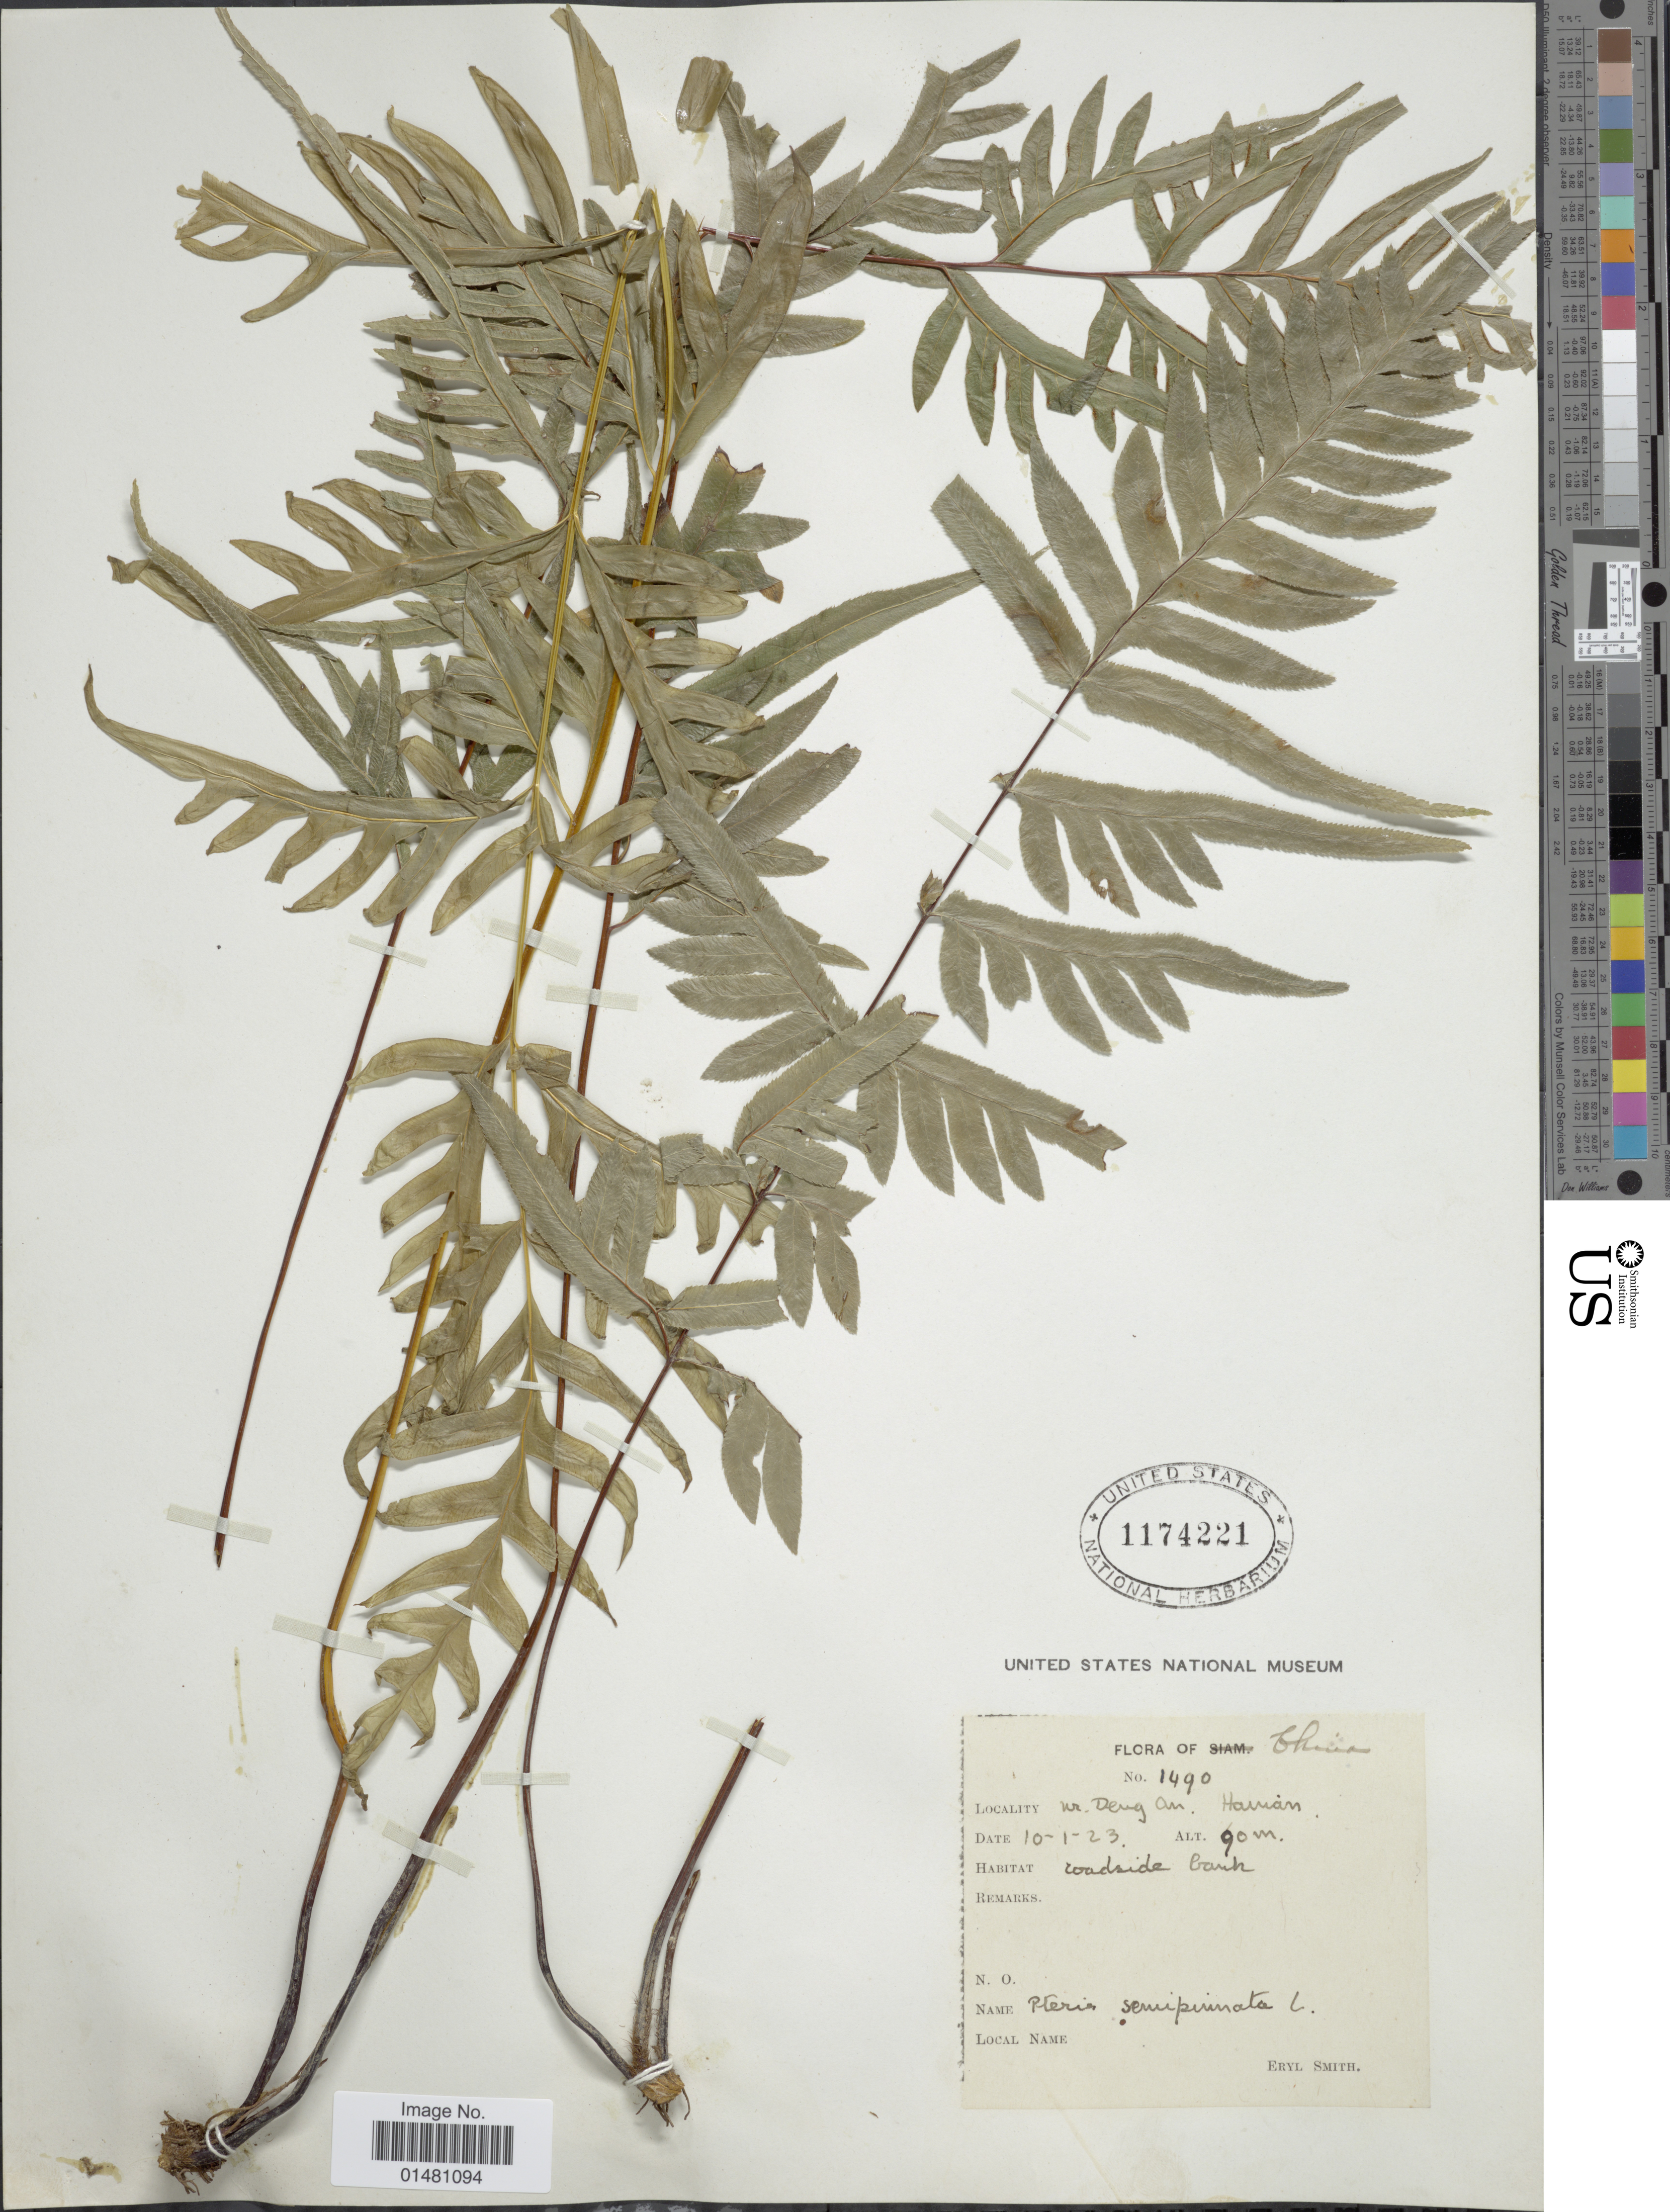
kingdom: Plantae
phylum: Tracheophyta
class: Polypodiopsida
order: Polypodiales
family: Pteridaceae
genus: Pteris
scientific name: Pteris semipinnata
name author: L.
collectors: C. E. Smith Jr.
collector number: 1490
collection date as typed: Transcribed d/m/y: 10/1/23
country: China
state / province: Hainan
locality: Roadside bank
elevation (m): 90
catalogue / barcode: US 1174221